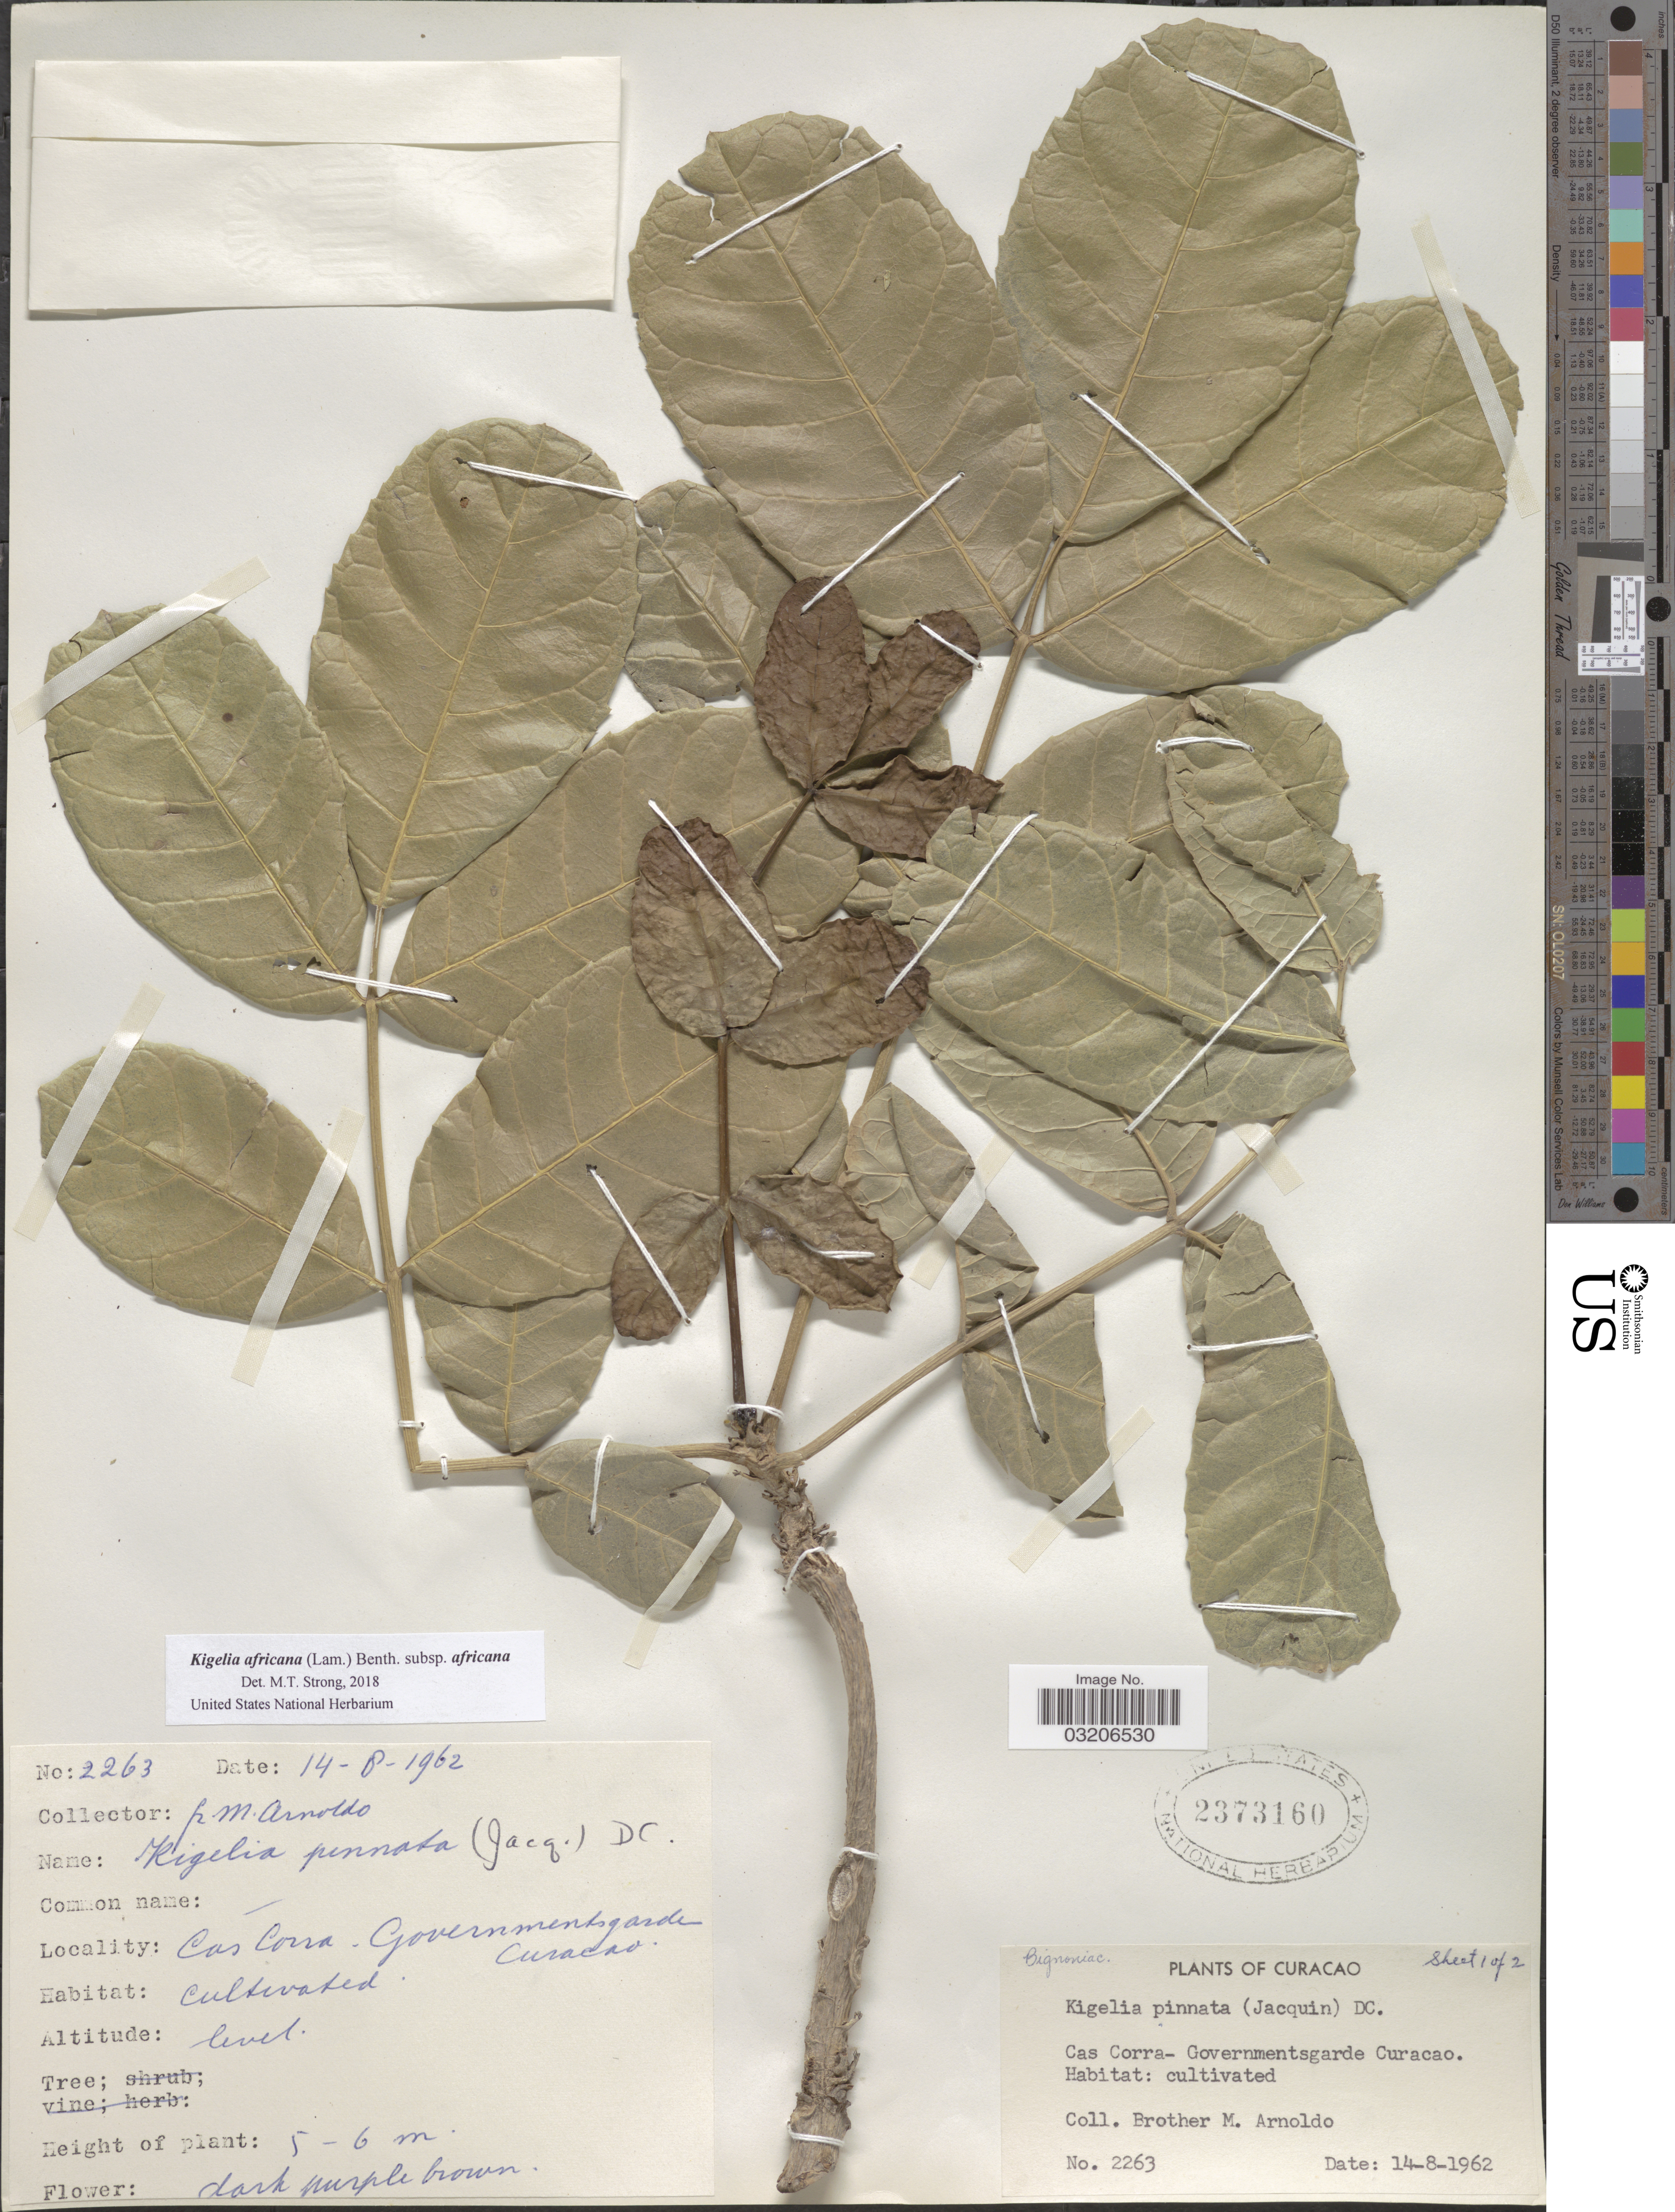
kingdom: Plantae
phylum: Tracheophyta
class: Magnoliopsida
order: Lamiales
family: Bignoniaceae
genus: Kigelia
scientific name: Kigelia africana subsp. africana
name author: (Lam.) Benth.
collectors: N. Arnoldo-Broeders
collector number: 2263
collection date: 1962-08-14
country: Curaçao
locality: Cas Corra- Governmentsgarde Curacao.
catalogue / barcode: US 2373160